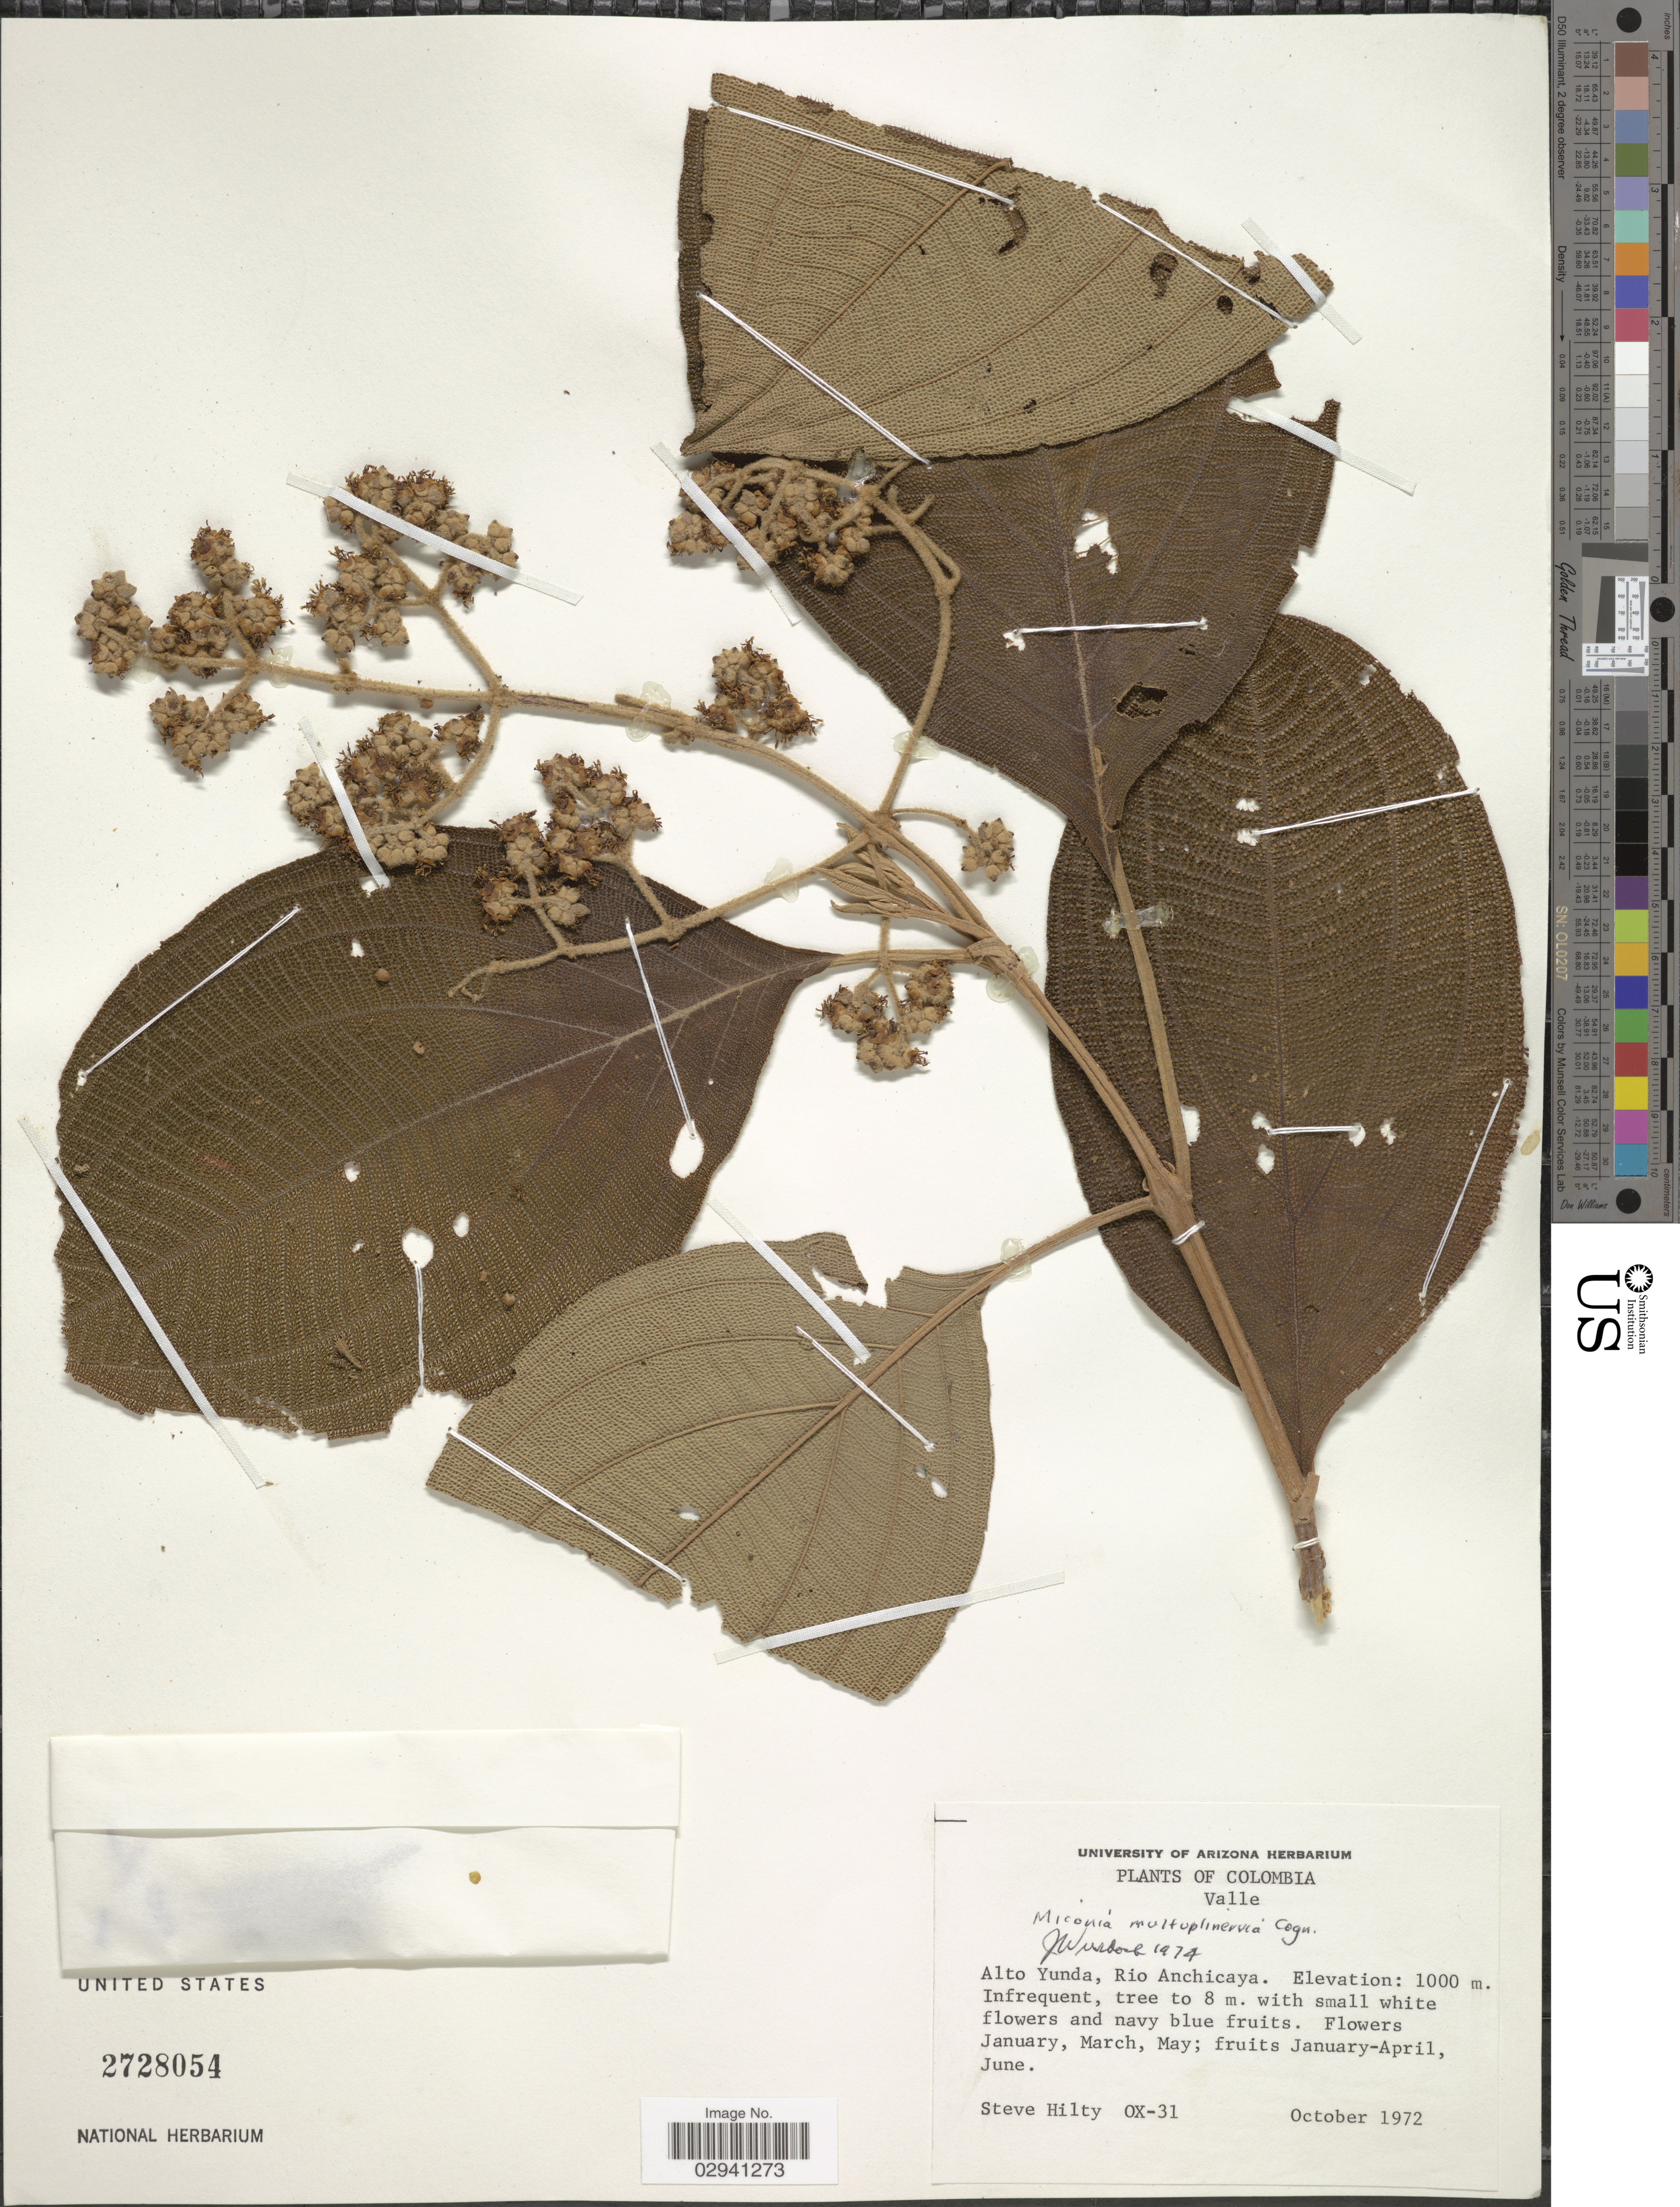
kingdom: Plantae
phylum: Tracheophyta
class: Magnoliopsida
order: Myrtales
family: Melastomataceae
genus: Miconia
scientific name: Miconia multispicata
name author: Naudin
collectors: S. Hilty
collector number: OX-31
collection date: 1972-10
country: Colombia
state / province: Valle del Cauca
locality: Valle. Alto Yunda, Rio Anchicaya.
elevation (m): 1000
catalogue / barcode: US 2728054